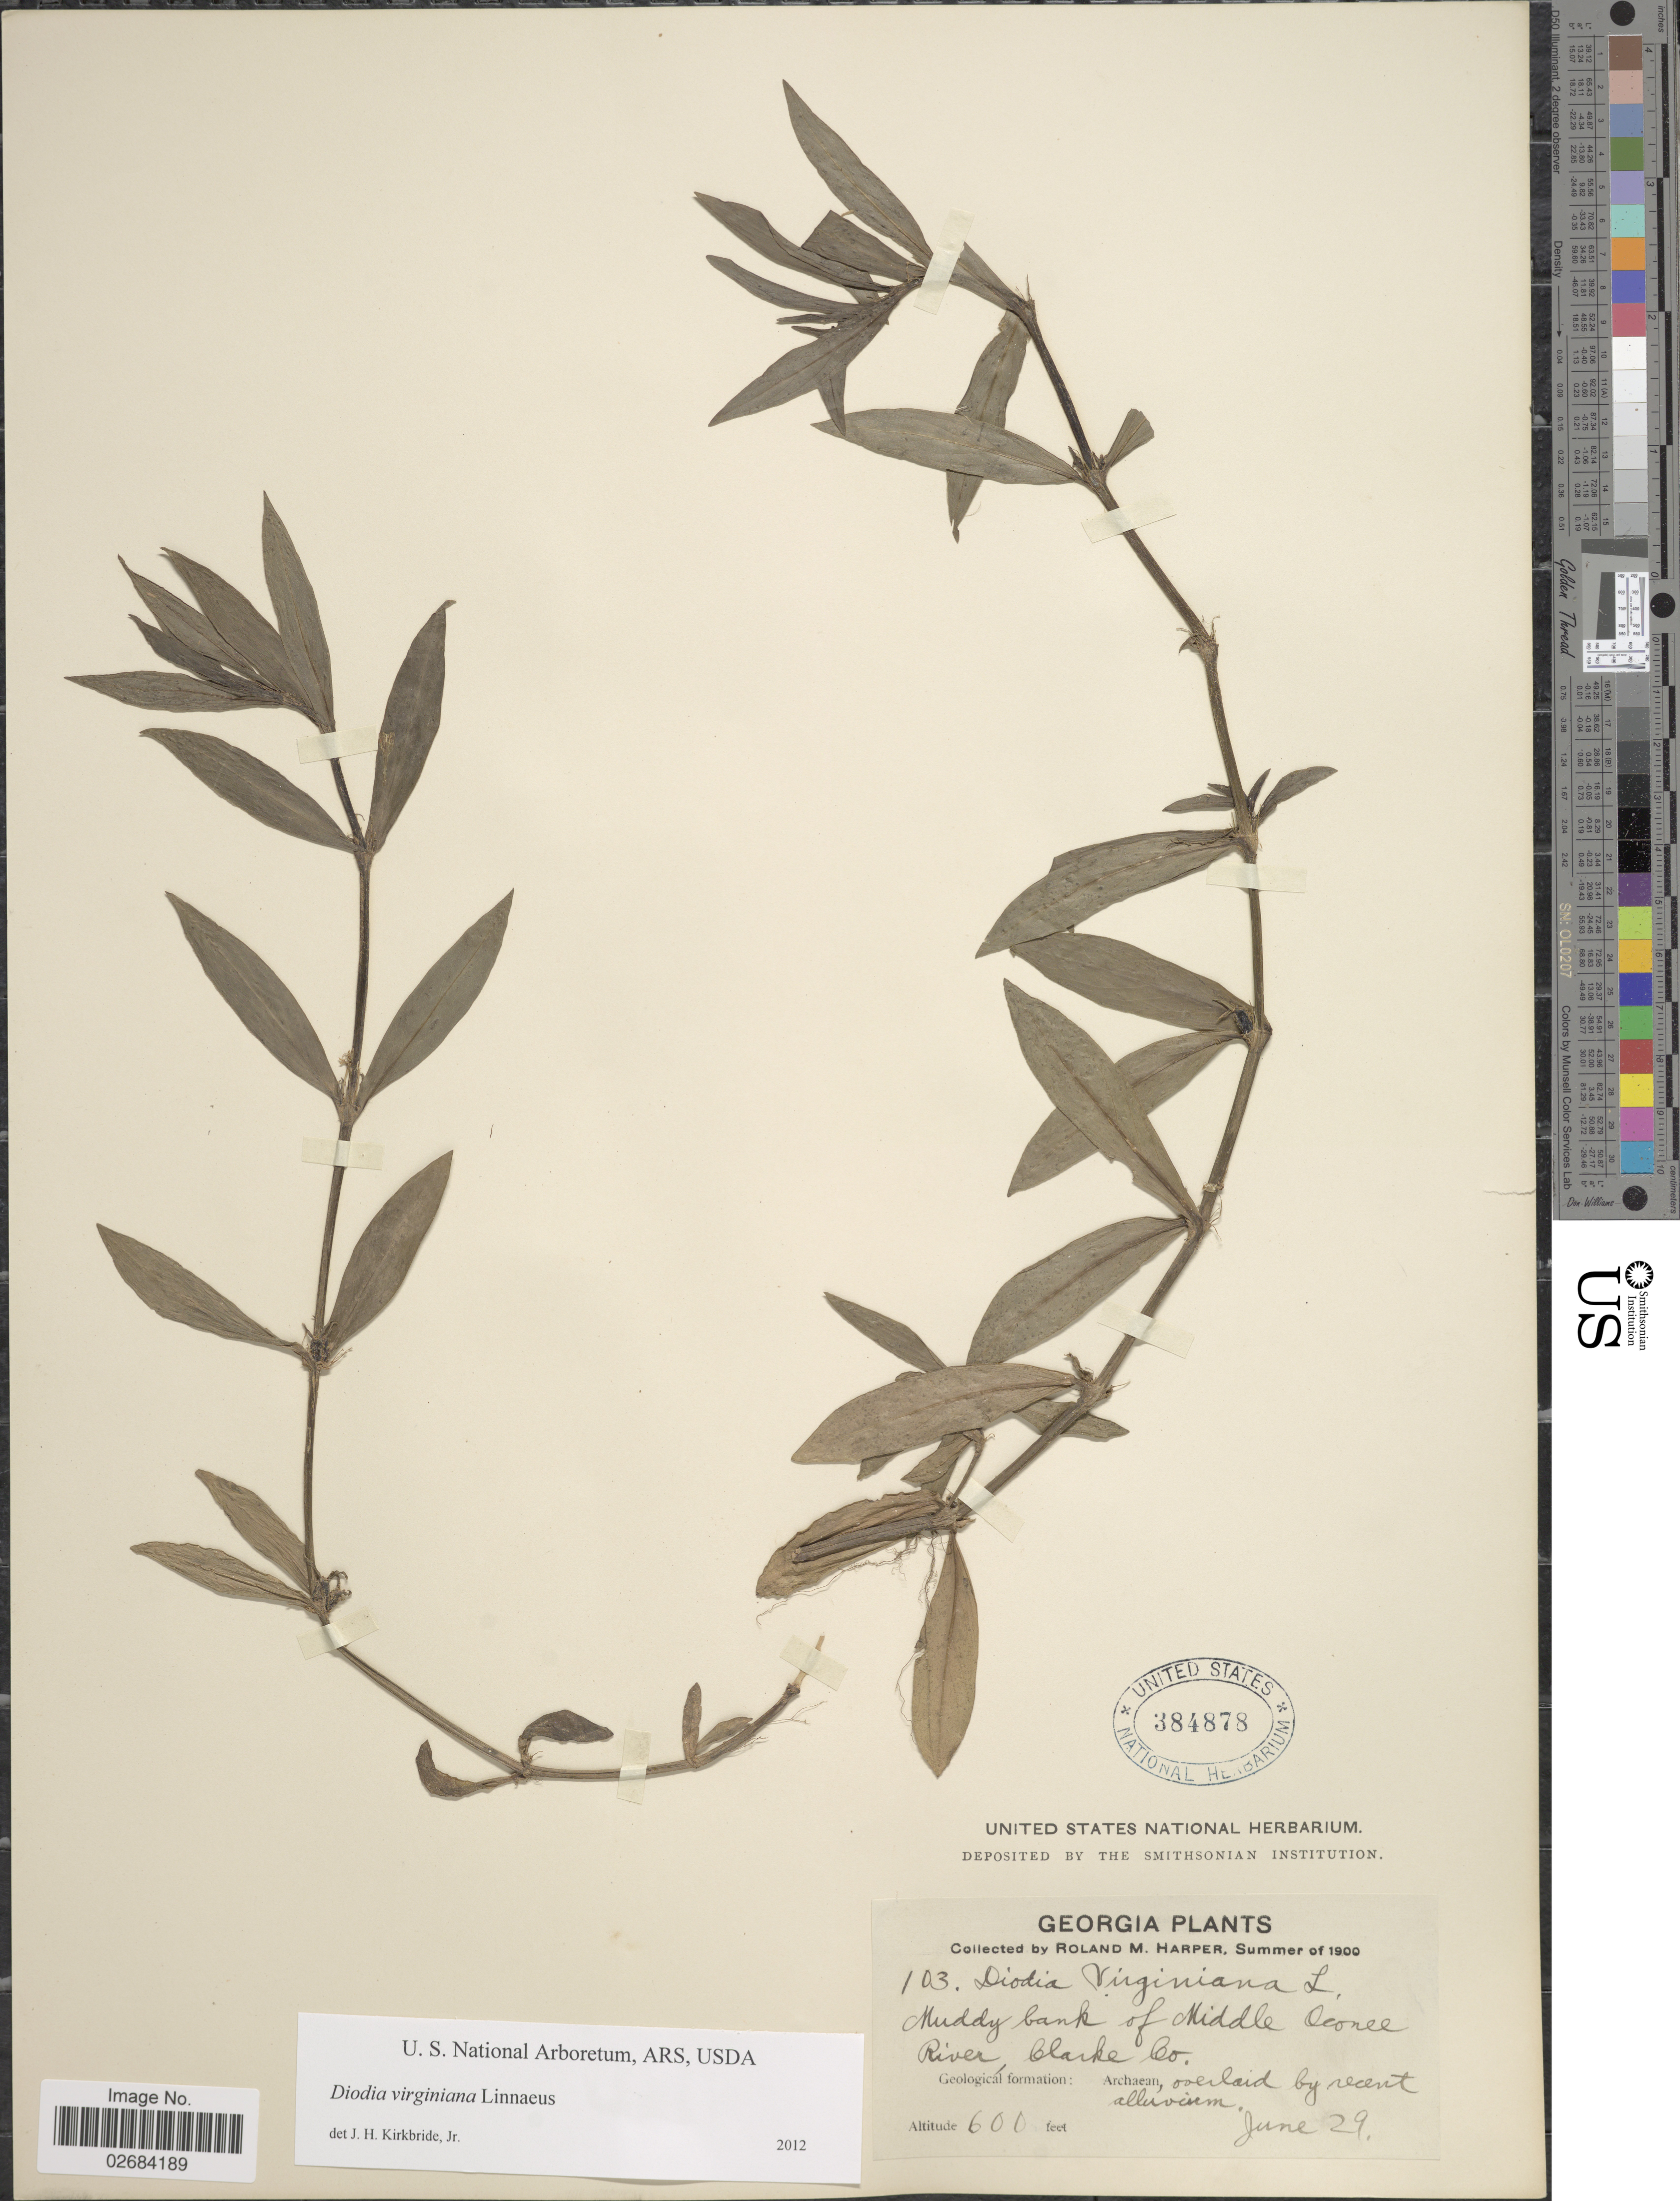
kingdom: Plantae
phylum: Tracheophyta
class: Magnoliopsida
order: Gentianales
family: Rubiaceae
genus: Diodia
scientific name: Diodia virginiana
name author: L.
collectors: R. M. Harper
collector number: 103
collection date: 1900-06-29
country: United States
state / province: Georgia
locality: Muddy bank of Middel Oconee River, Clarke Co.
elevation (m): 183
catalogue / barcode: US 384878